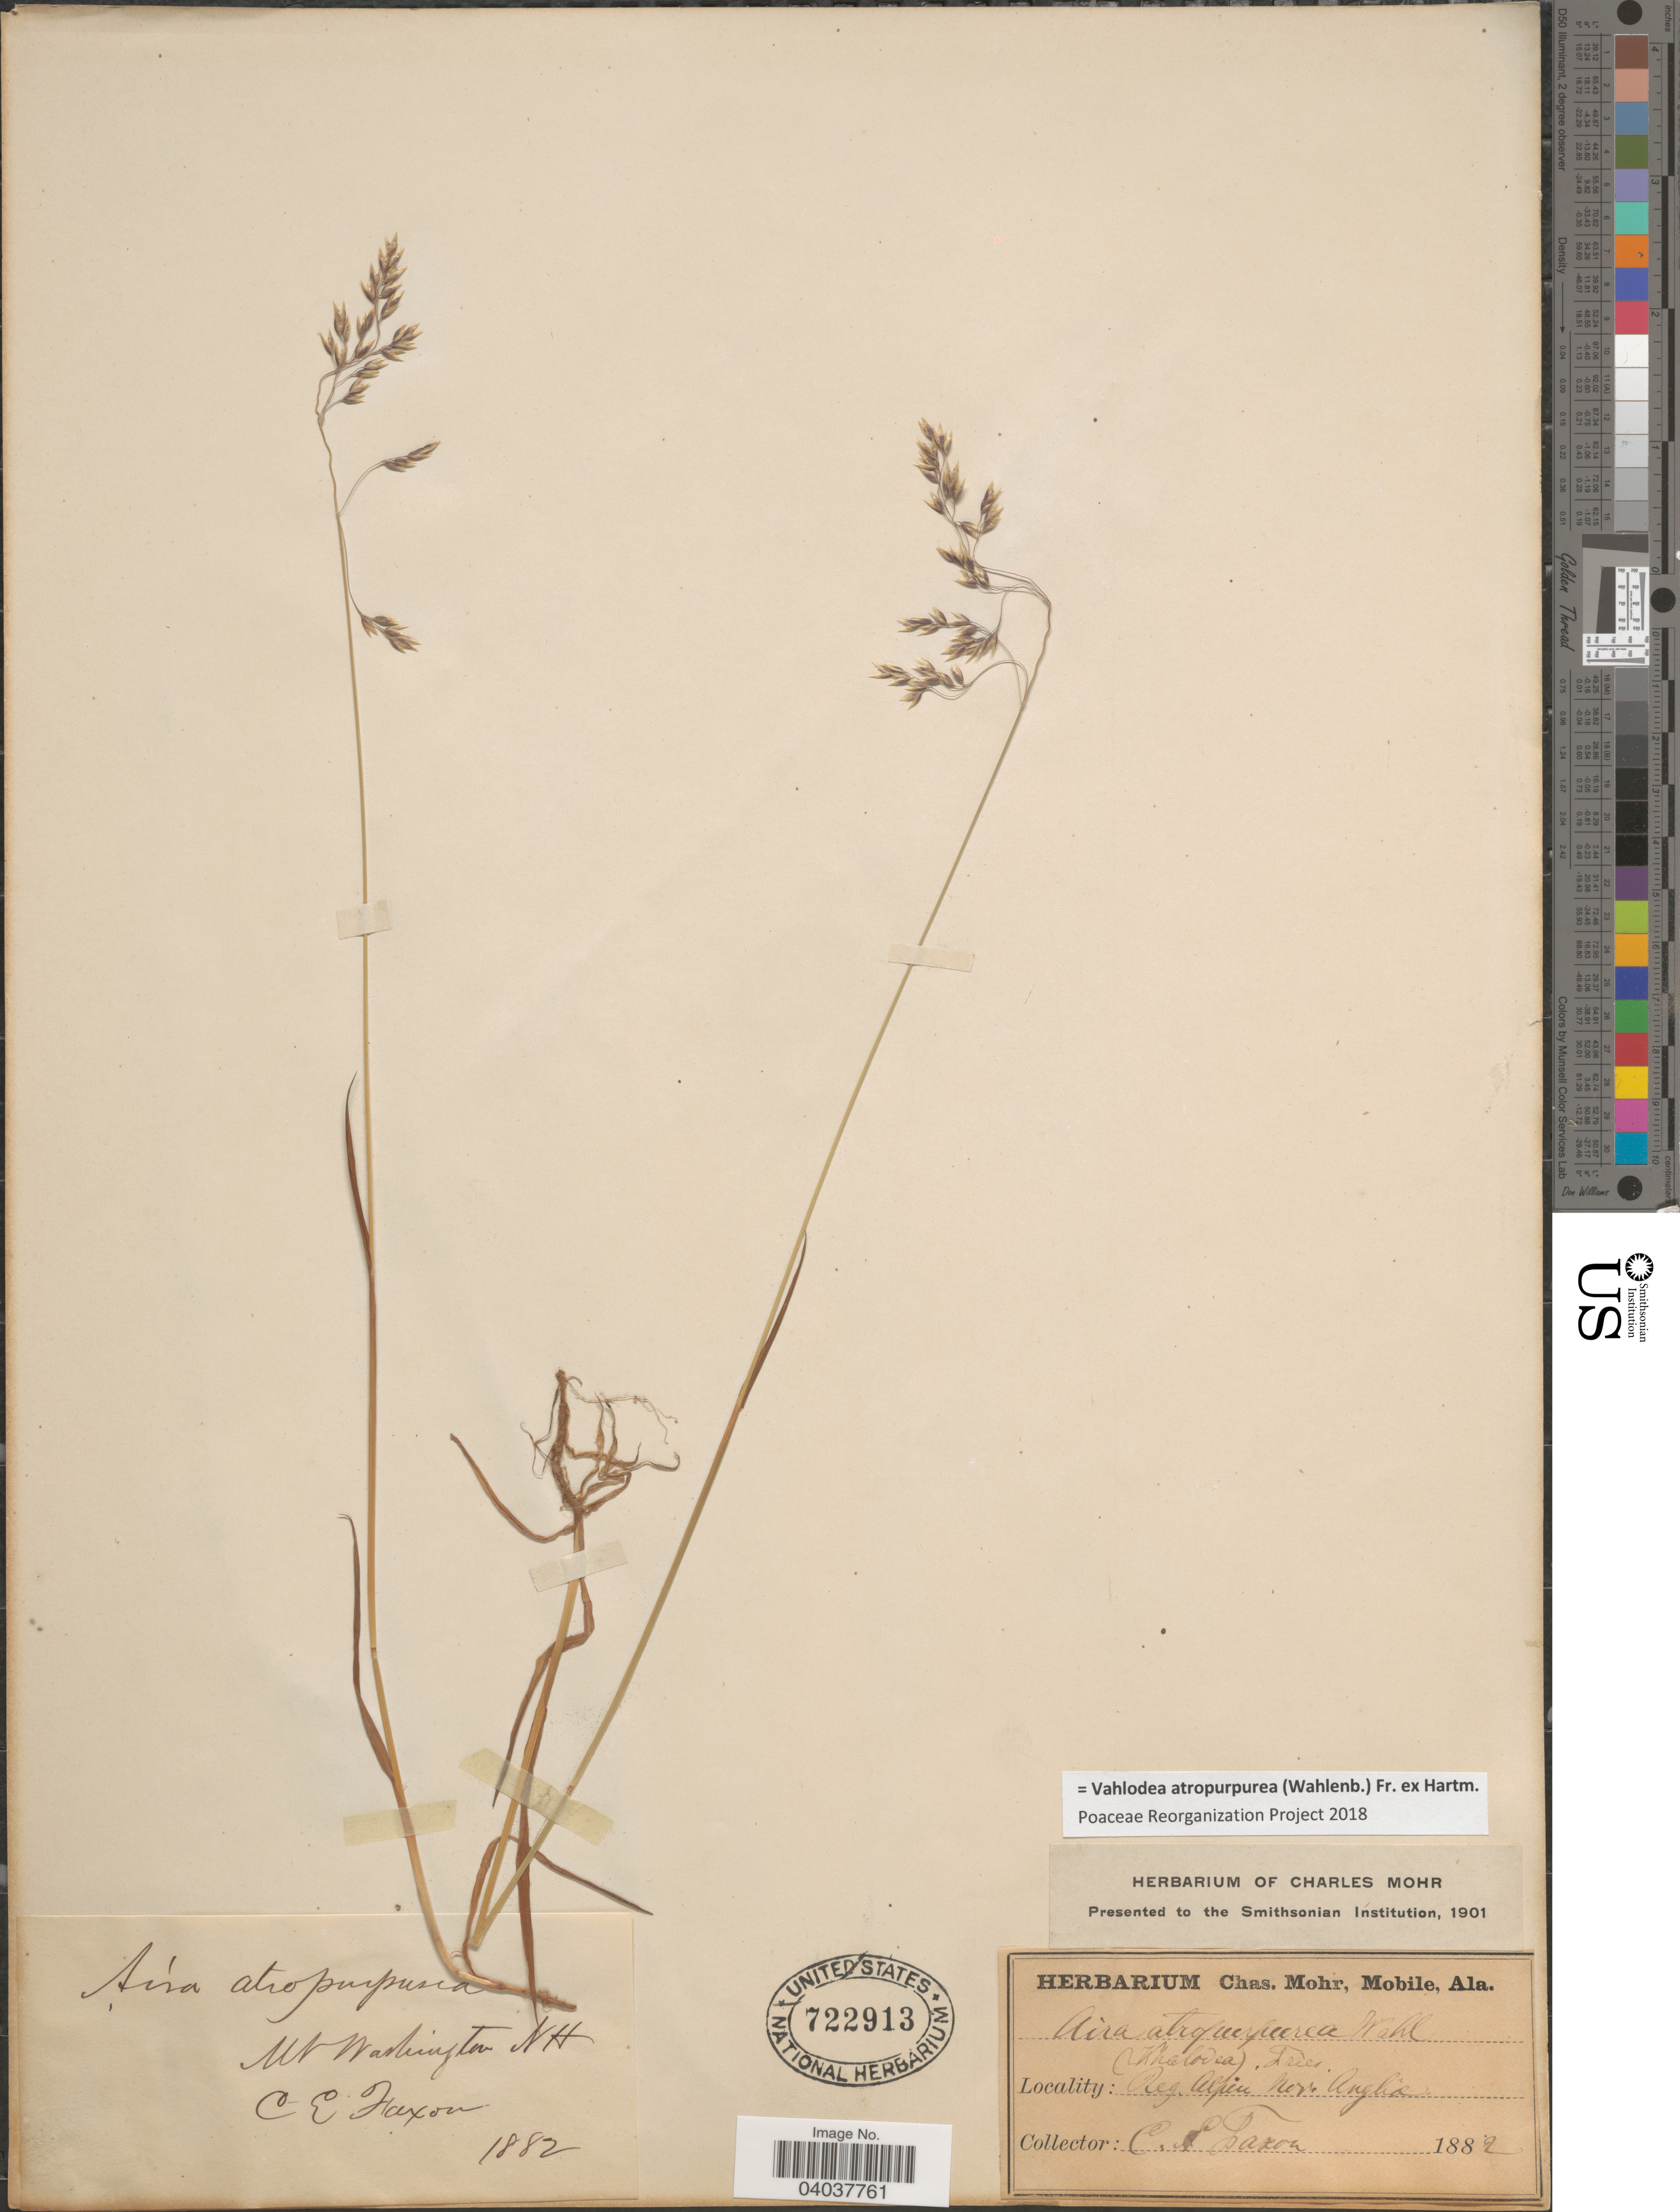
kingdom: Plantae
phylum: Tracheophyta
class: Liliopsida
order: Poales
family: Poaceae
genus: Vahlodea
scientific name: Vahlodea atropurpurea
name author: (Wahlenb.) Fr. ex Hartm.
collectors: C. Faxon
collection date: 1882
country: United States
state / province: New Hampshire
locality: Mt. Washington. Reg. Alpin Nov Anglia.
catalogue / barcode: US 722913